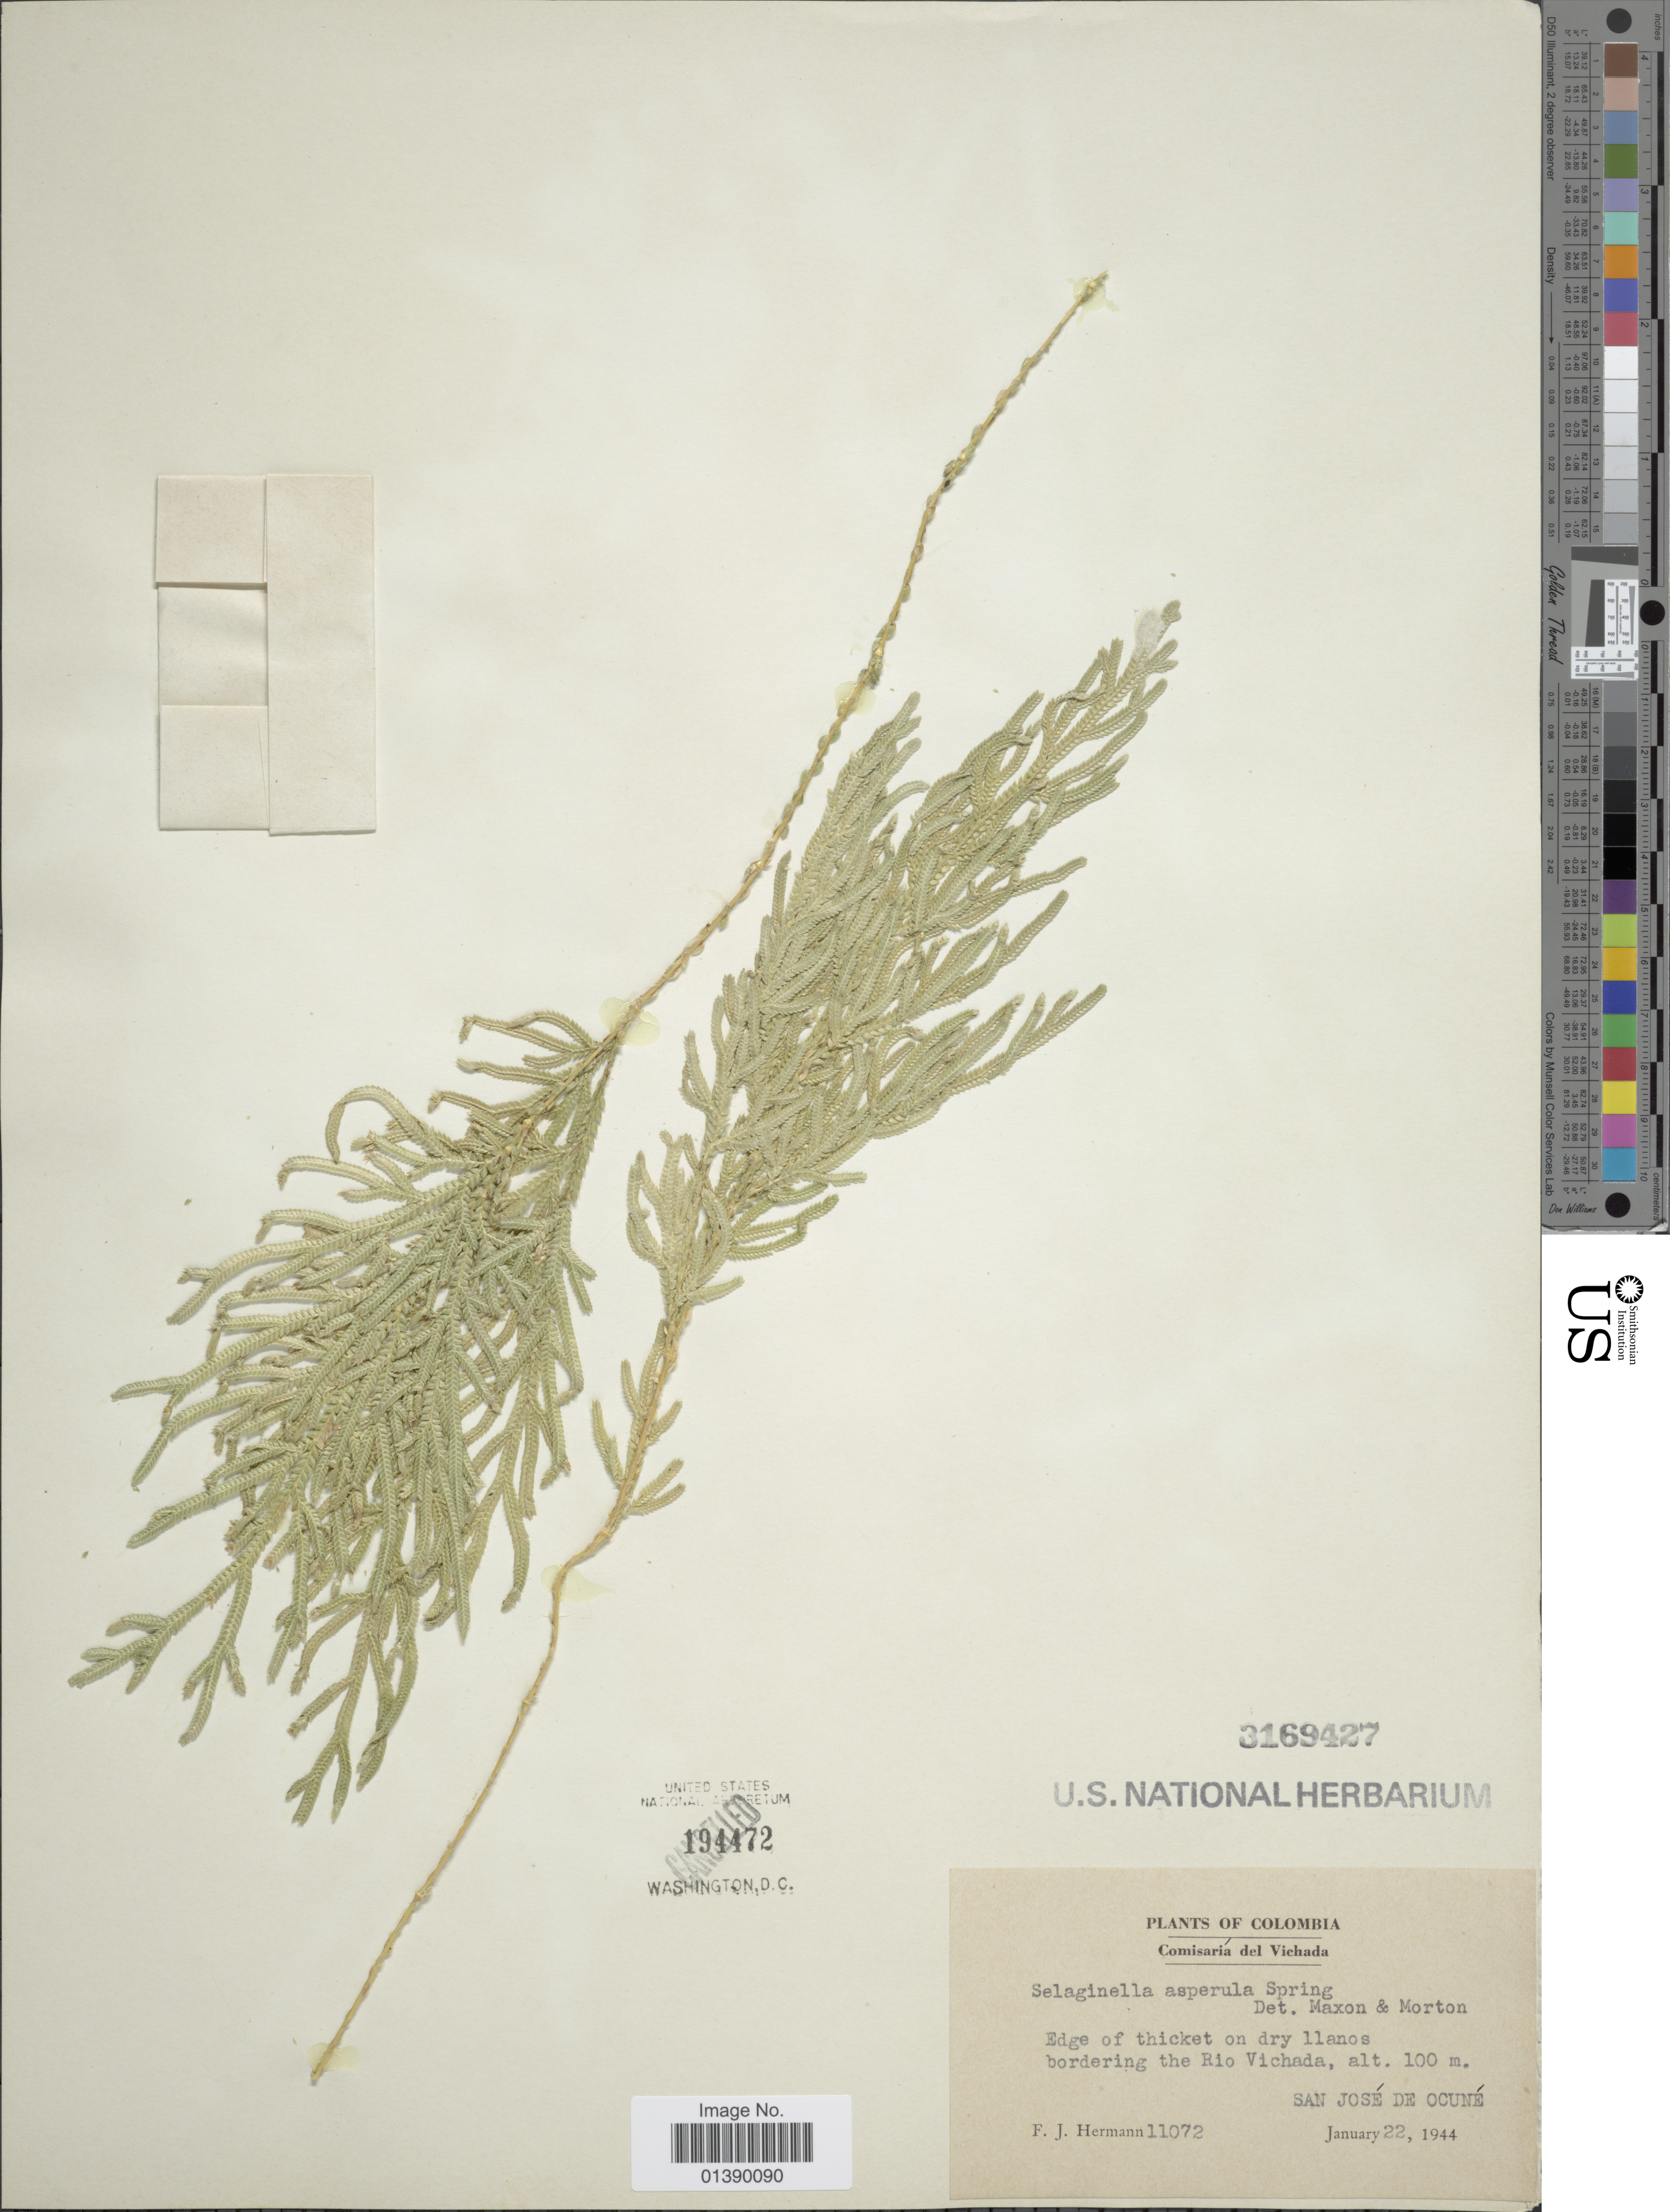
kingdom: Plantae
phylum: Tracheophyta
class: Lycopodiopsida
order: Selaginellales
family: Selaginellaceae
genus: Selaginella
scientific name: Selaginella asperula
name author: Spring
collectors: F. J. Hermann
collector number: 11072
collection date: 1944-01-22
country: Colombia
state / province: Vichada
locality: Edge of thicket on dry llanos bordering the Rio Vichada, San José de Ocuné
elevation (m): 100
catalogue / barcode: US 3169427